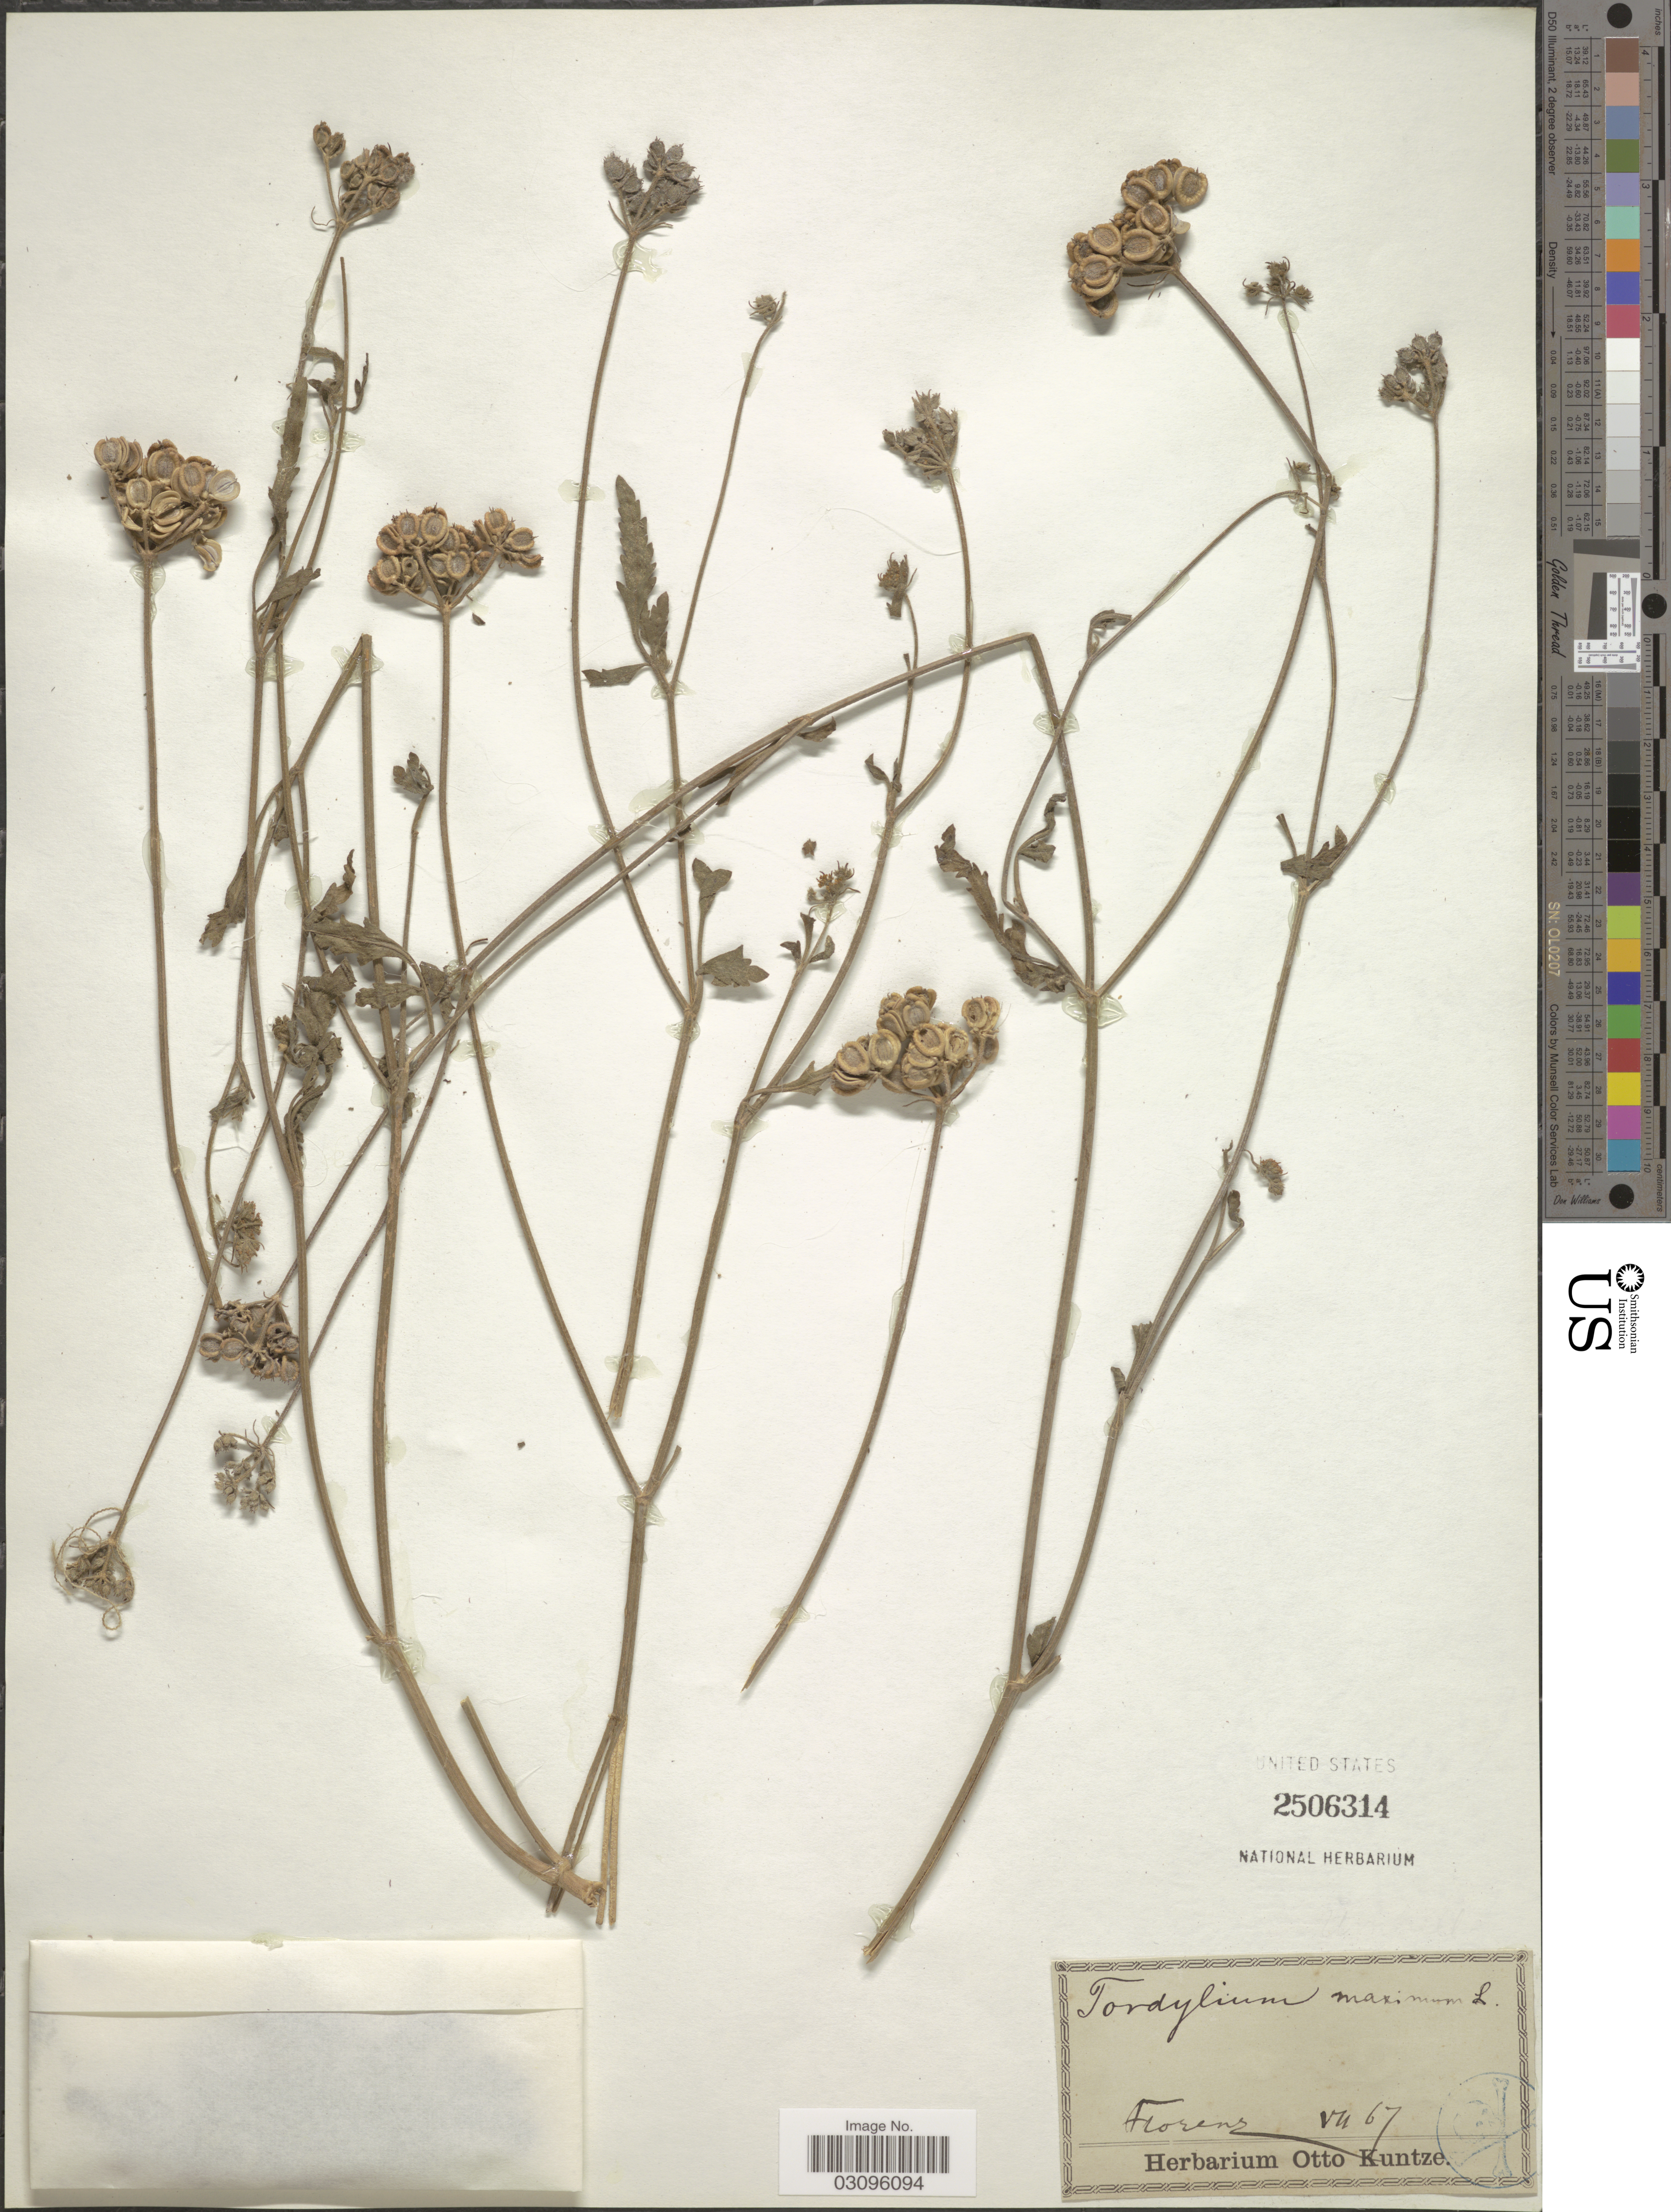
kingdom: Plantae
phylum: Tracheophyta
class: Magnoliopsida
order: Apiales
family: Apiaceae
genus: Tordylium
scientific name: Tordylium maximum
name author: L.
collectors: ex herb. Otto Kuntze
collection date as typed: Transcribed d/m/y: /7/67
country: Italy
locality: Florenz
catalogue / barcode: US 2506314